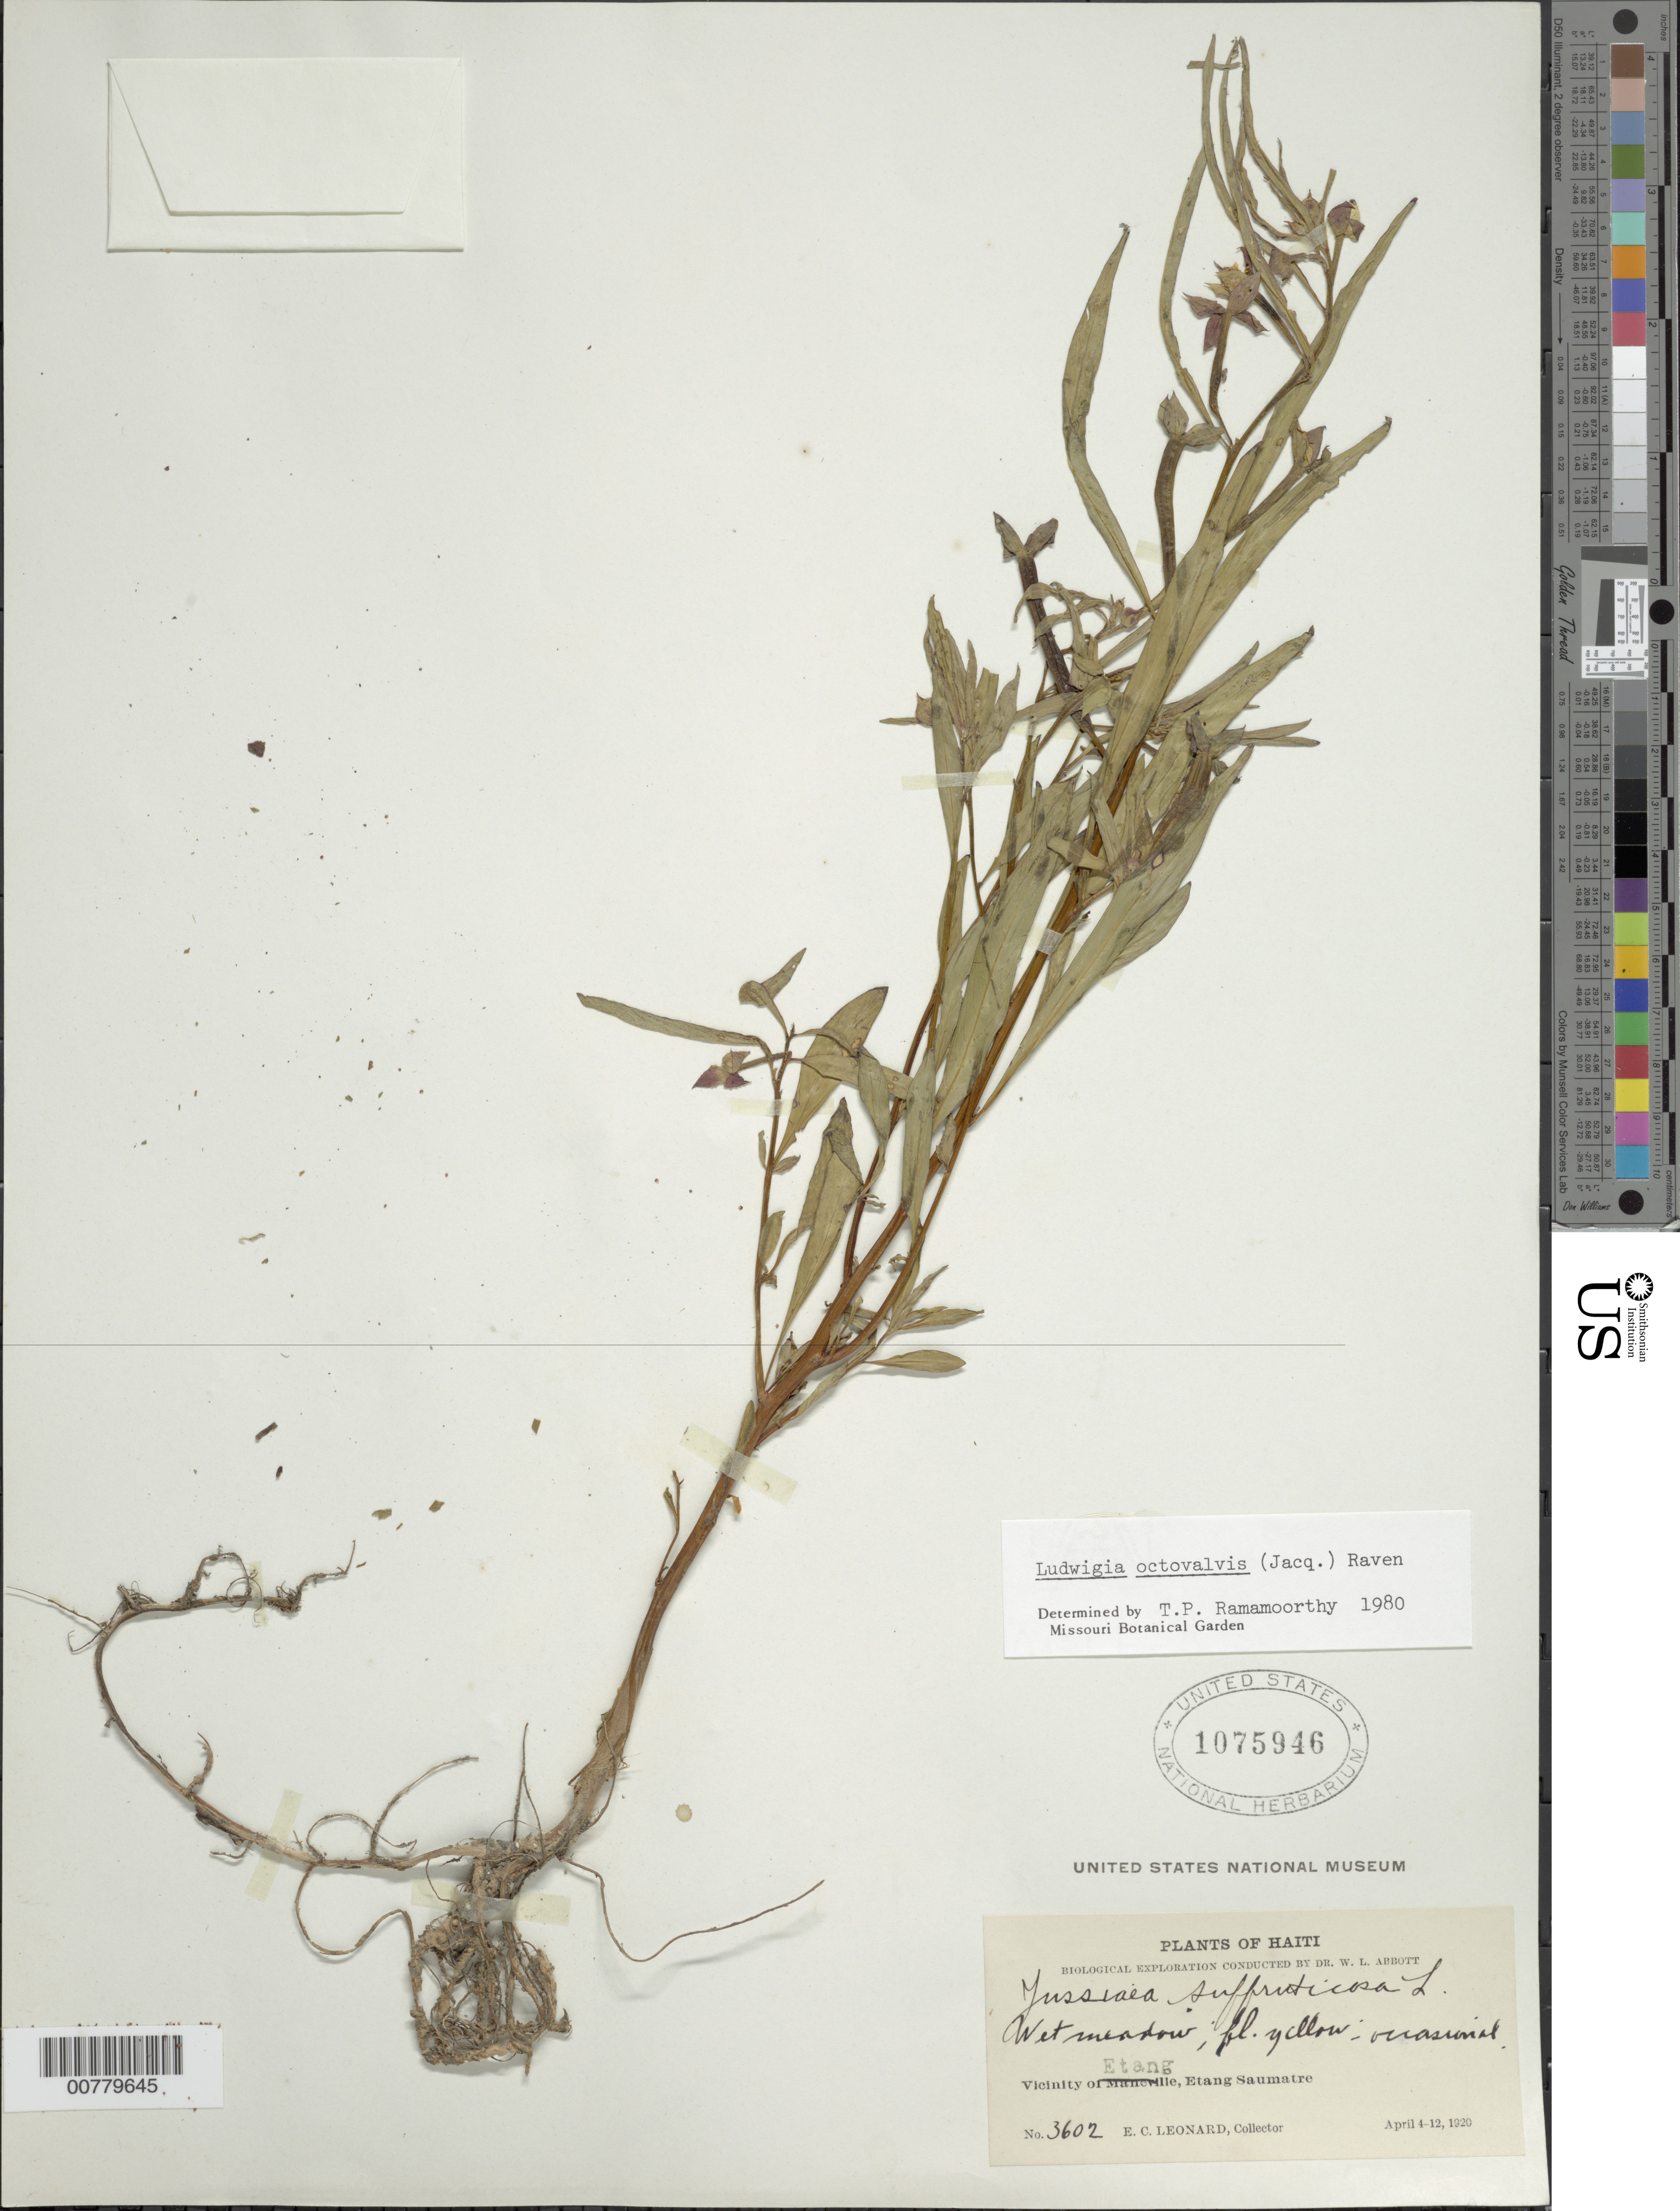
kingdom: Plantae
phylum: Tracheophyta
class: Magnoliopsida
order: Myrtales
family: Onagraceae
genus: Ludwigia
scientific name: Ludwigia octovalvis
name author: (Jacq.) P.H. Raven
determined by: Ramamoorthy, T. P.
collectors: E. C. Leonard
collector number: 3602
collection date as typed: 04 Apr 1920 to 12 Apr 1920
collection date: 1920-04-04/1920-04-12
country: Haiti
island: Hispaniola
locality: Etang Saumatre, vicinity of Etang.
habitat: Wet meadow.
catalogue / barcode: US 1075946